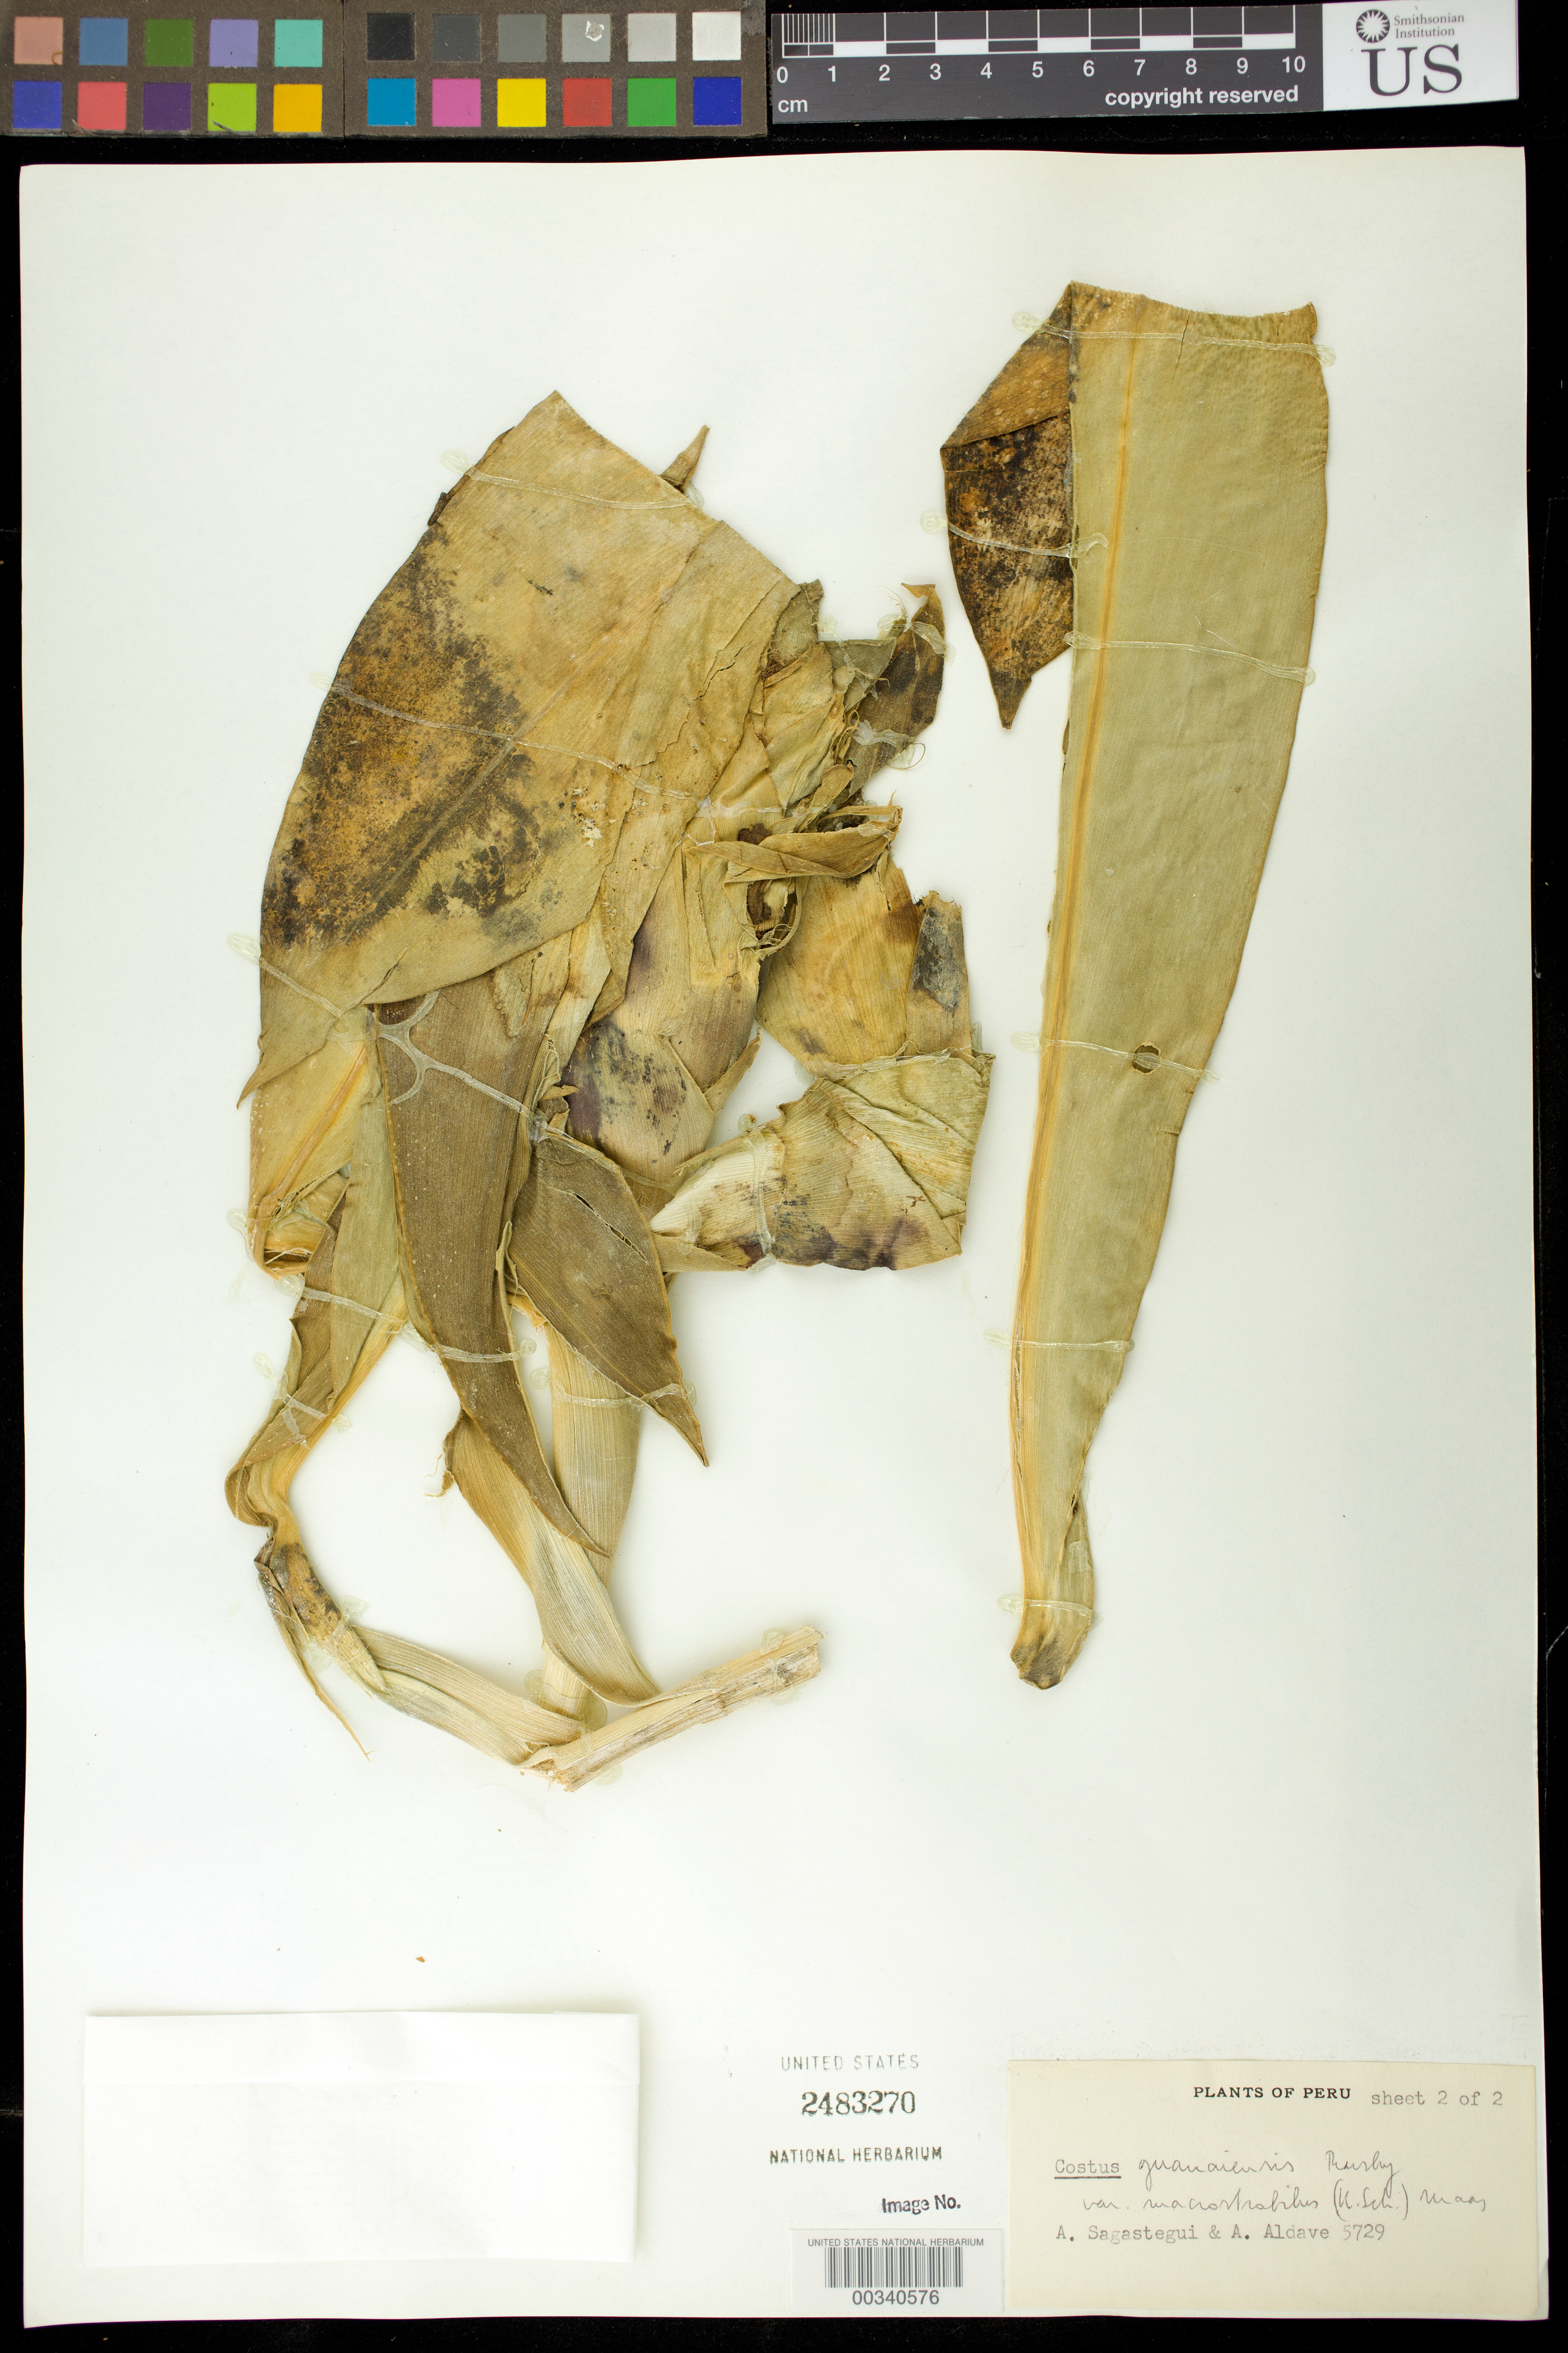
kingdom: Plantae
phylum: Tracheophyta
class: Liliopsida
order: Zingiberales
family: Costaceae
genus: Costus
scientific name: Costus guanaiensis var. guanaiensis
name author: Rusby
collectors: A. Sagástegui A. & A. Aldave Pajares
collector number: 5729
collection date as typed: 19 Aug 1965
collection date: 1965-08-19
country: Peru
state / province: Loreto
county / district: Ucayali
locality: Pucapanga, margen izquierda del ucayali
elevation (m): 150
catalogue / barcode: US 2483270